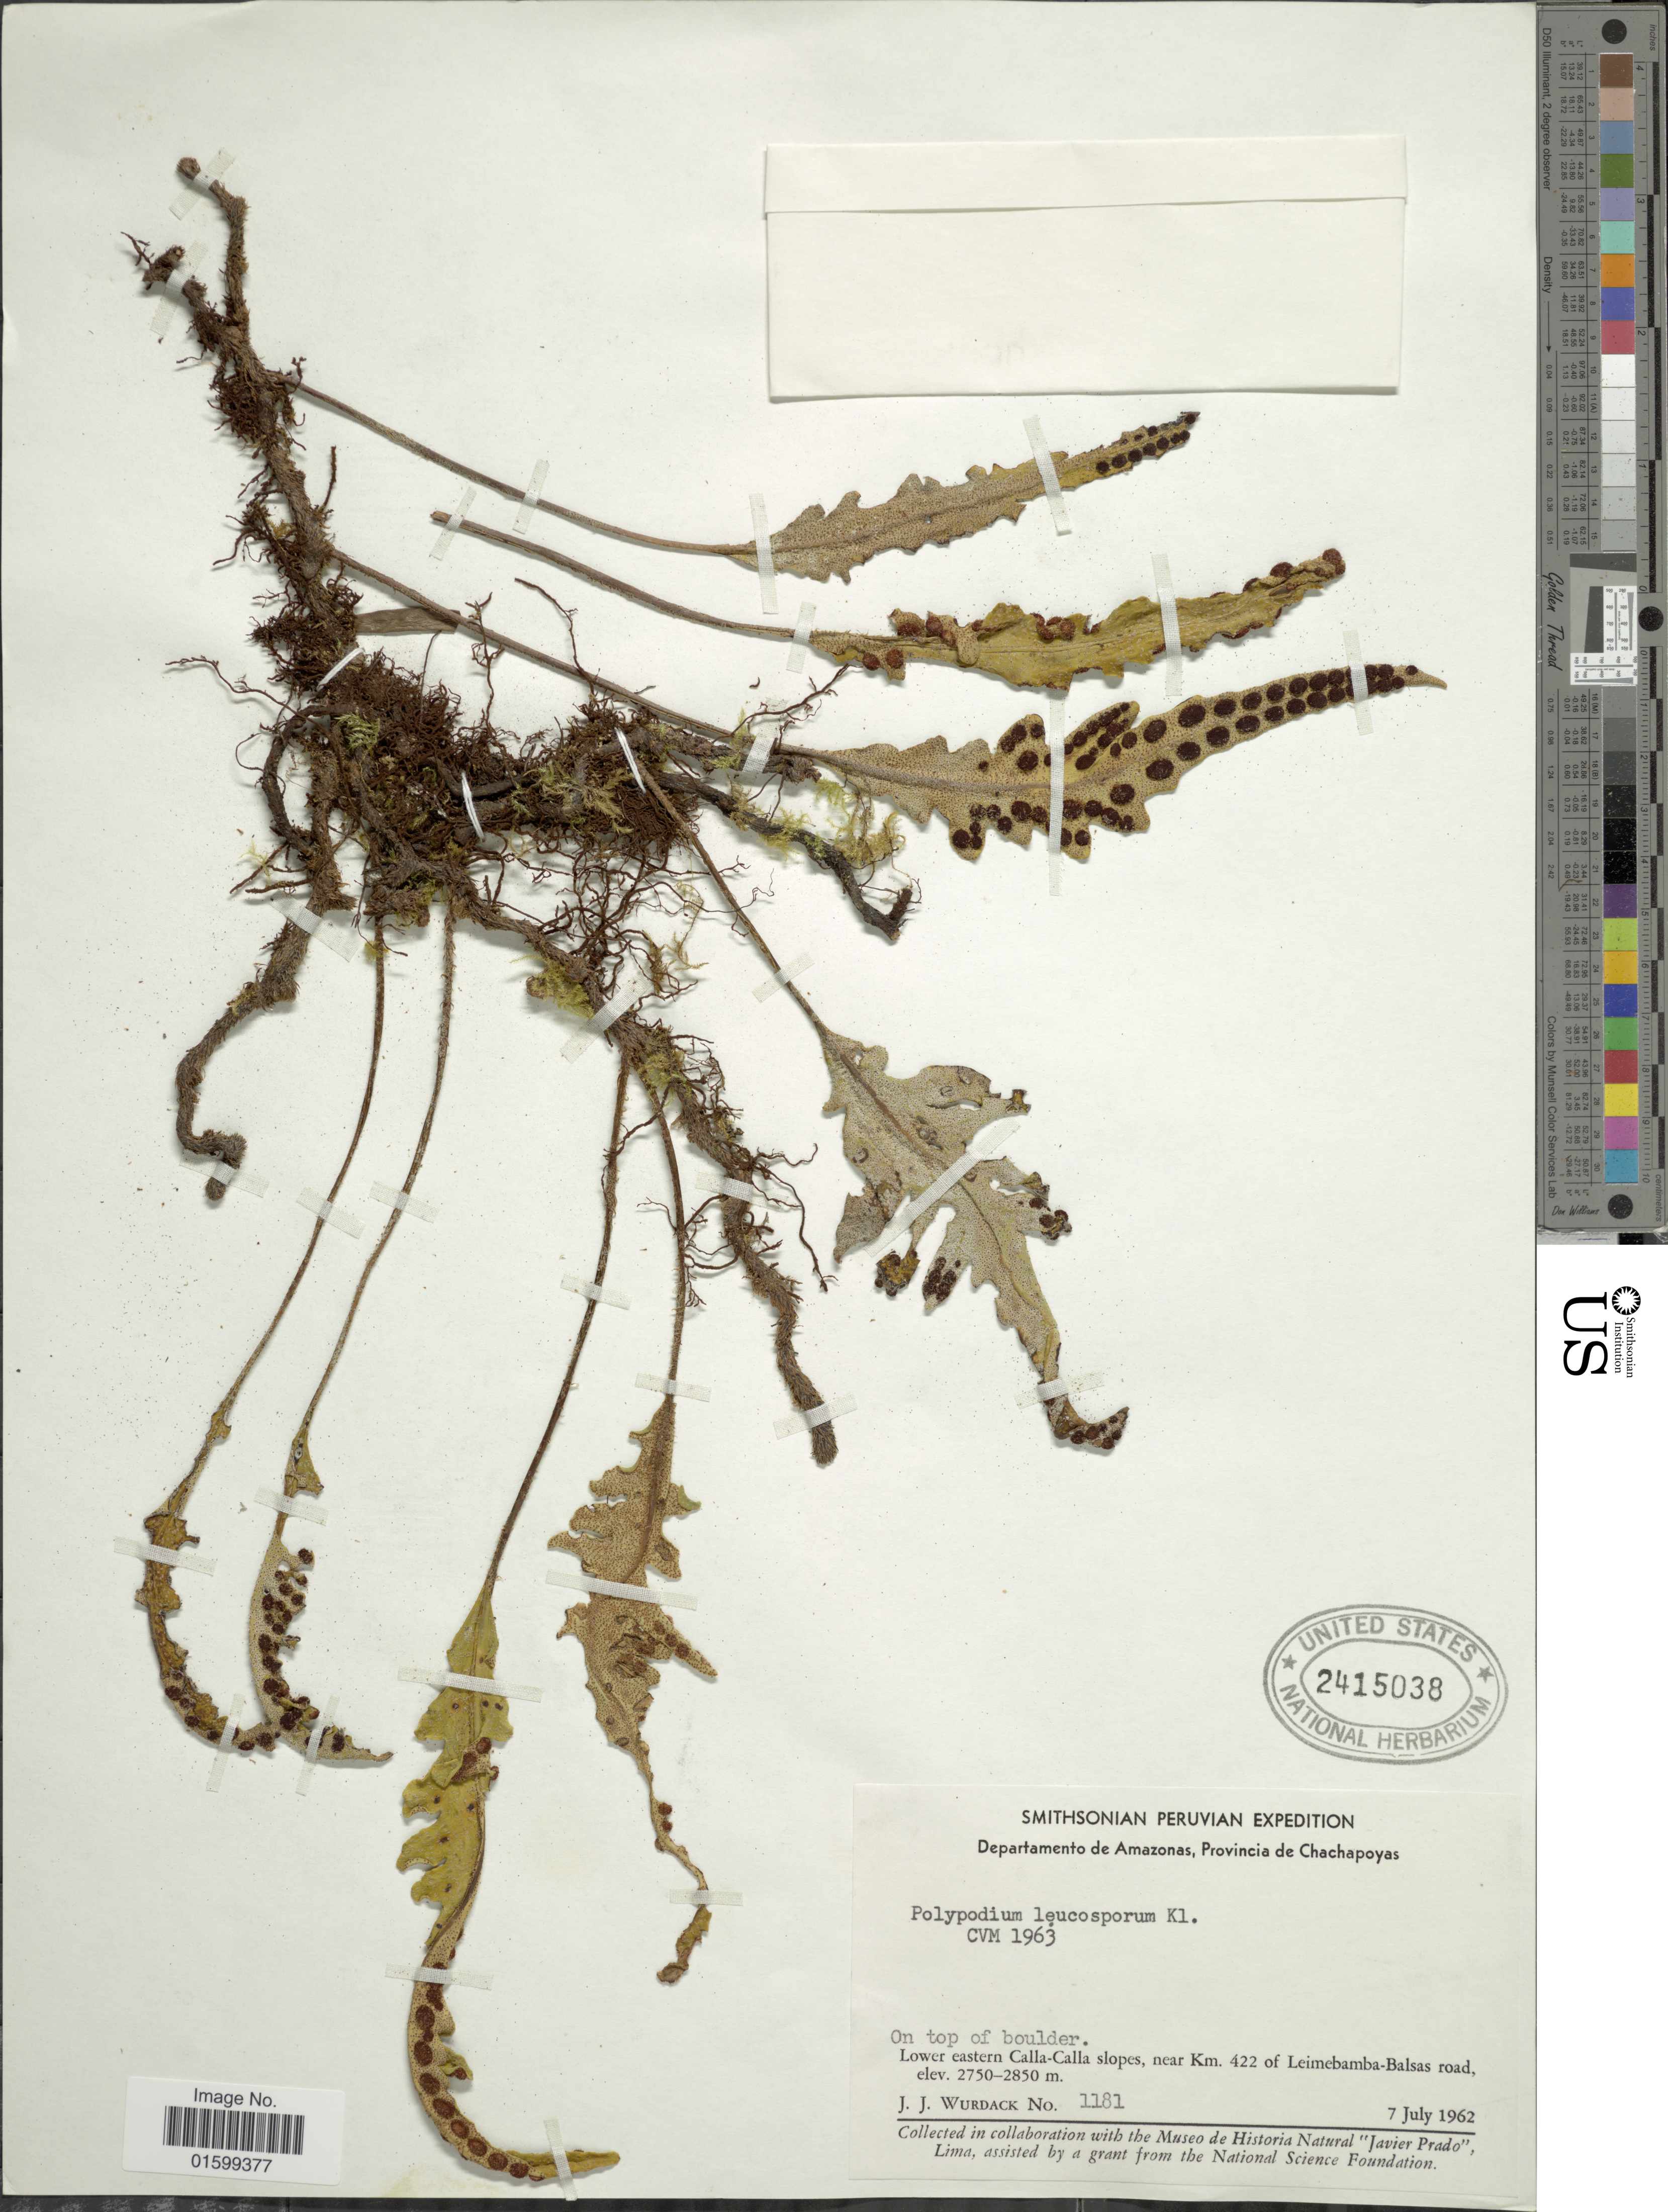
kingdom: Plantae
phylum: Tracheophyta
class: Polypodiopsida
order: Polypodiales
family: Polypodiaceae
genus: Pleopeltis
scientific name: Pleopeltis x leucospora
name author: (Klotzsch) L.B. Moore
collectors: J. J. Wurdack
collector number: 1181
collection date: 1962-07-07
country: Peru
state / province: Amazonas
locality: Departamento de Amazonas, Provincia de Chachapoyas, on top of boulder, lower eastern Calla-Calla slopes, near Km. 422 of Leimebamba-Balsas road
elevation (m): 2750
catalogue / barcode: US 2415038